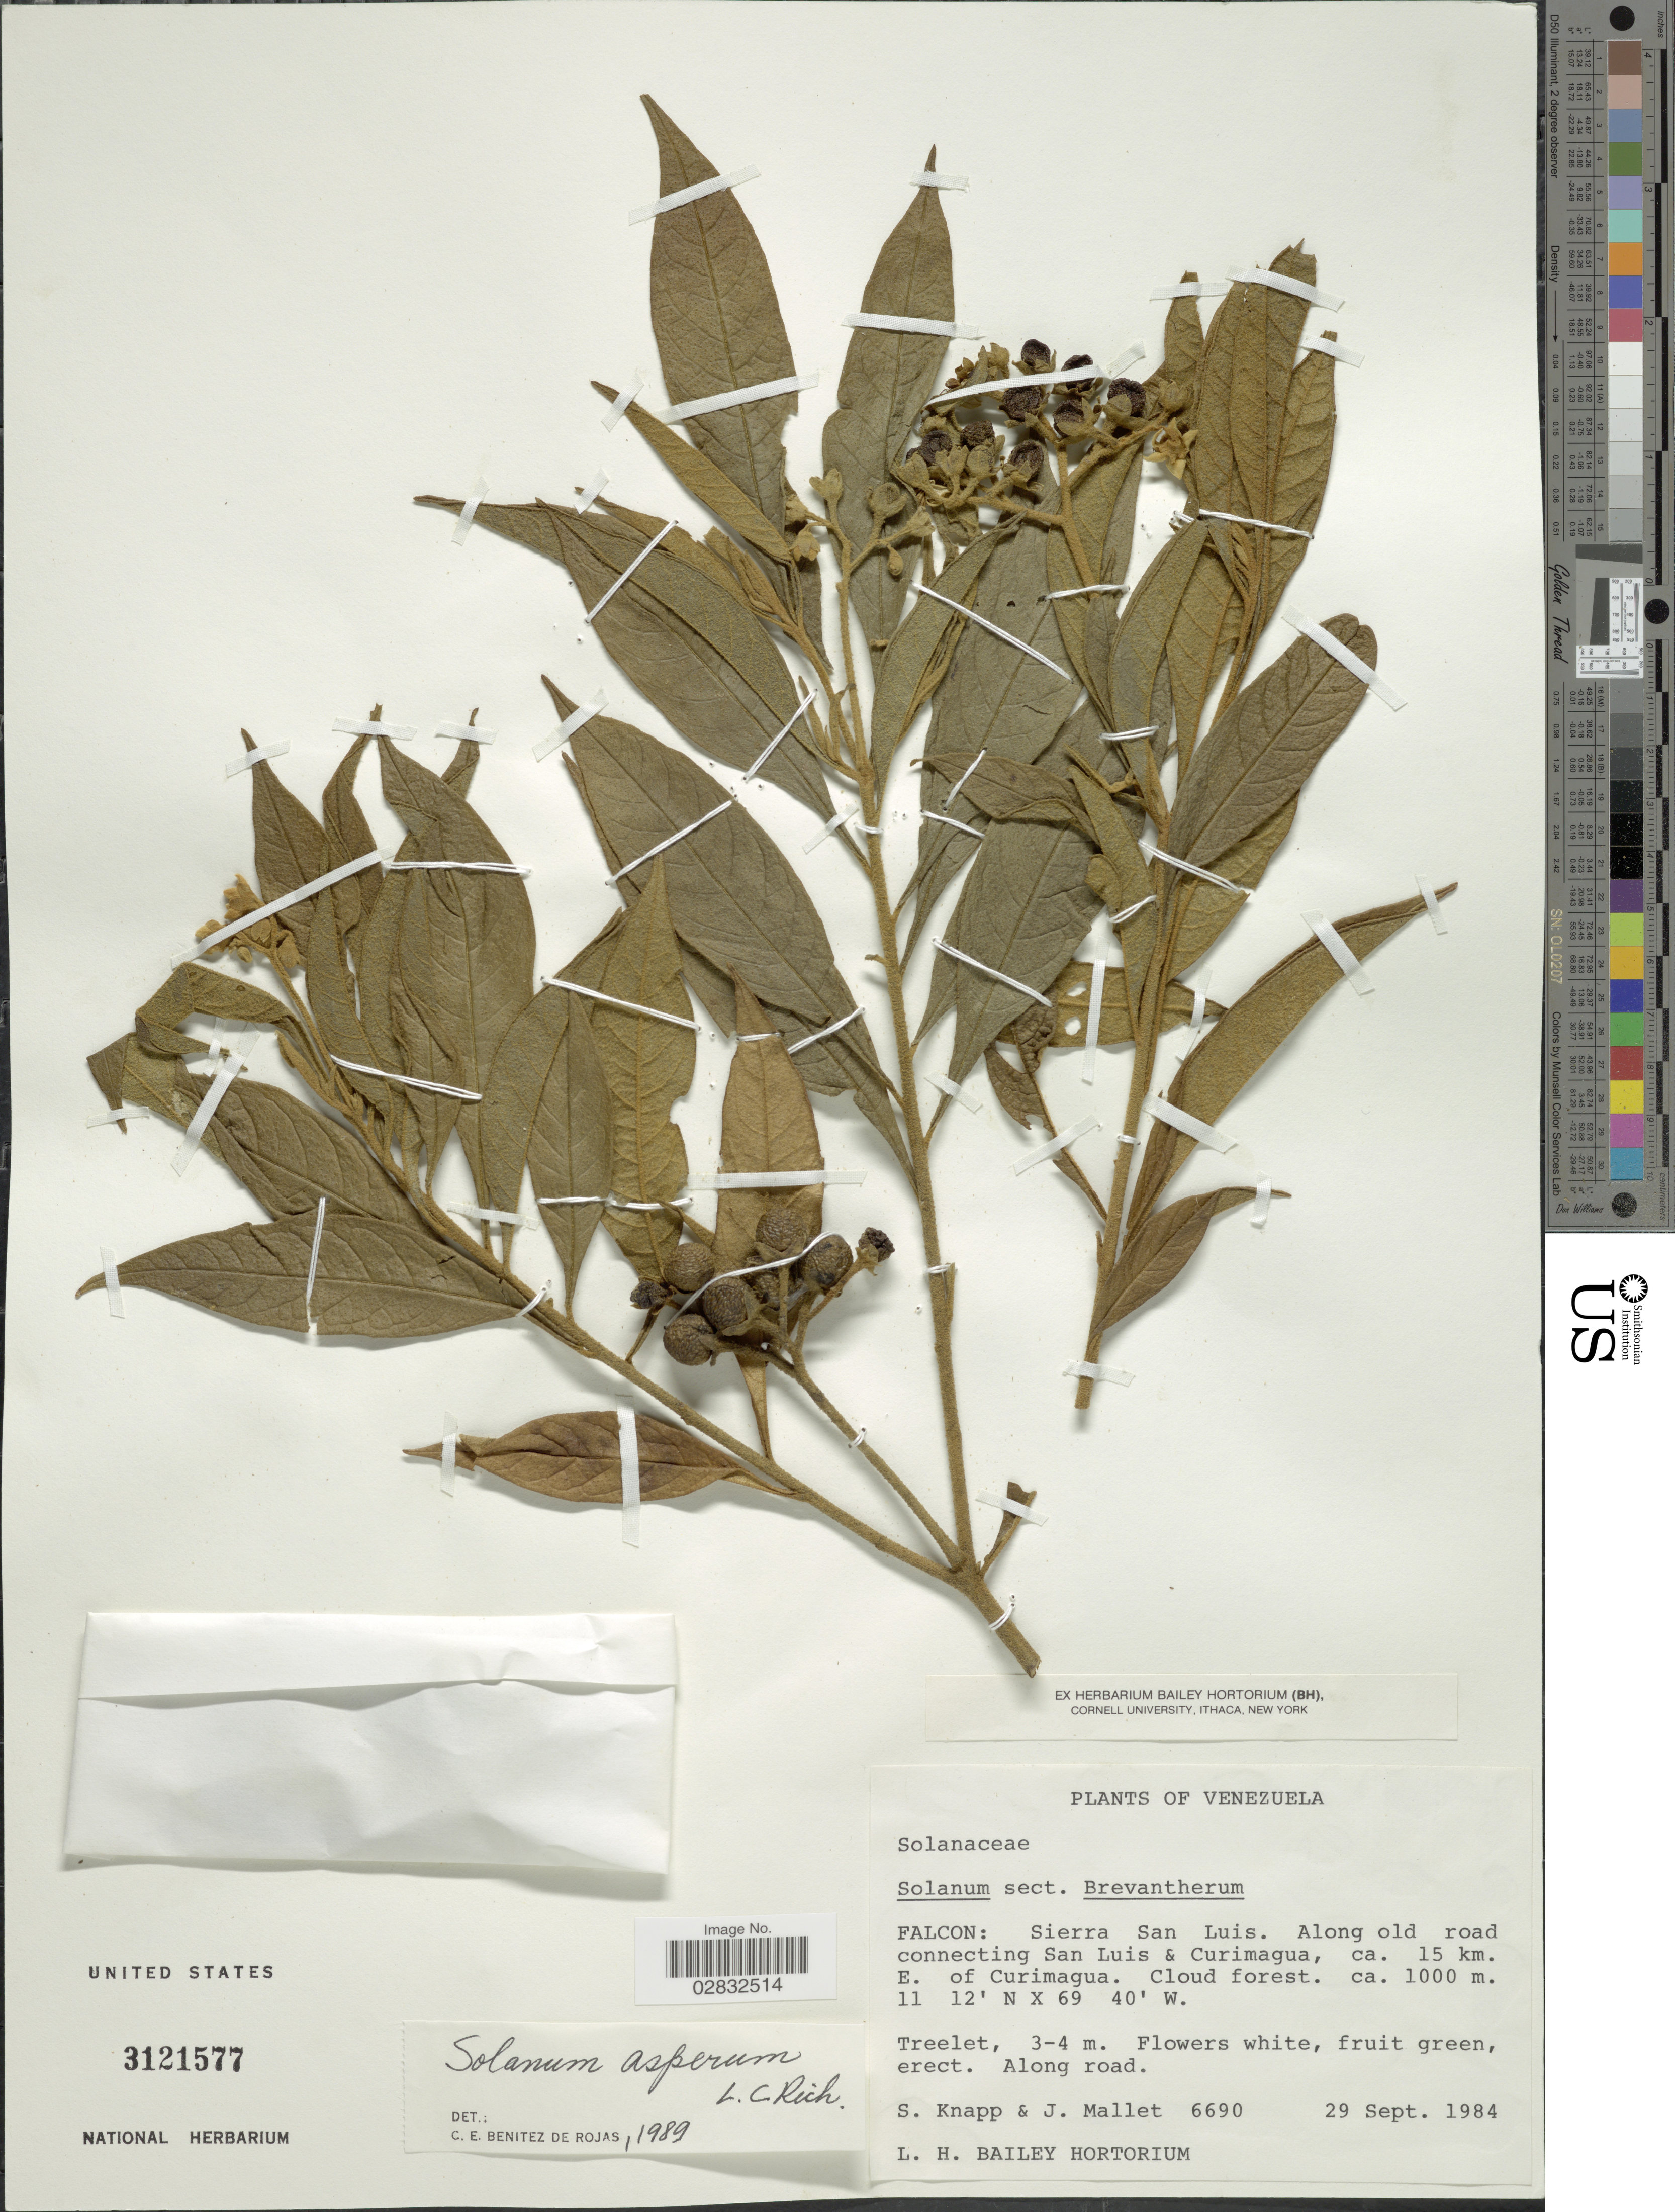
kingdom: Plantae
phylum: Tracheophyta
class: Magnoliopsida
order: Solanales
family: Solanaceae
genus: Solanum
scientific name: Solanum asperum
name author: Rich.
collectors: S. Knapp & J. Mallet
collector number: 6690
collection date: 1984-09-29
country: Venezuela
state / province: Falcón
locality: Sierra San Luis, Along old road connecting San Luis & Curimagua, ca. 15 km. E. of Curimagua.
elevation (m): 1000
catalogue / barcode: US 3121577